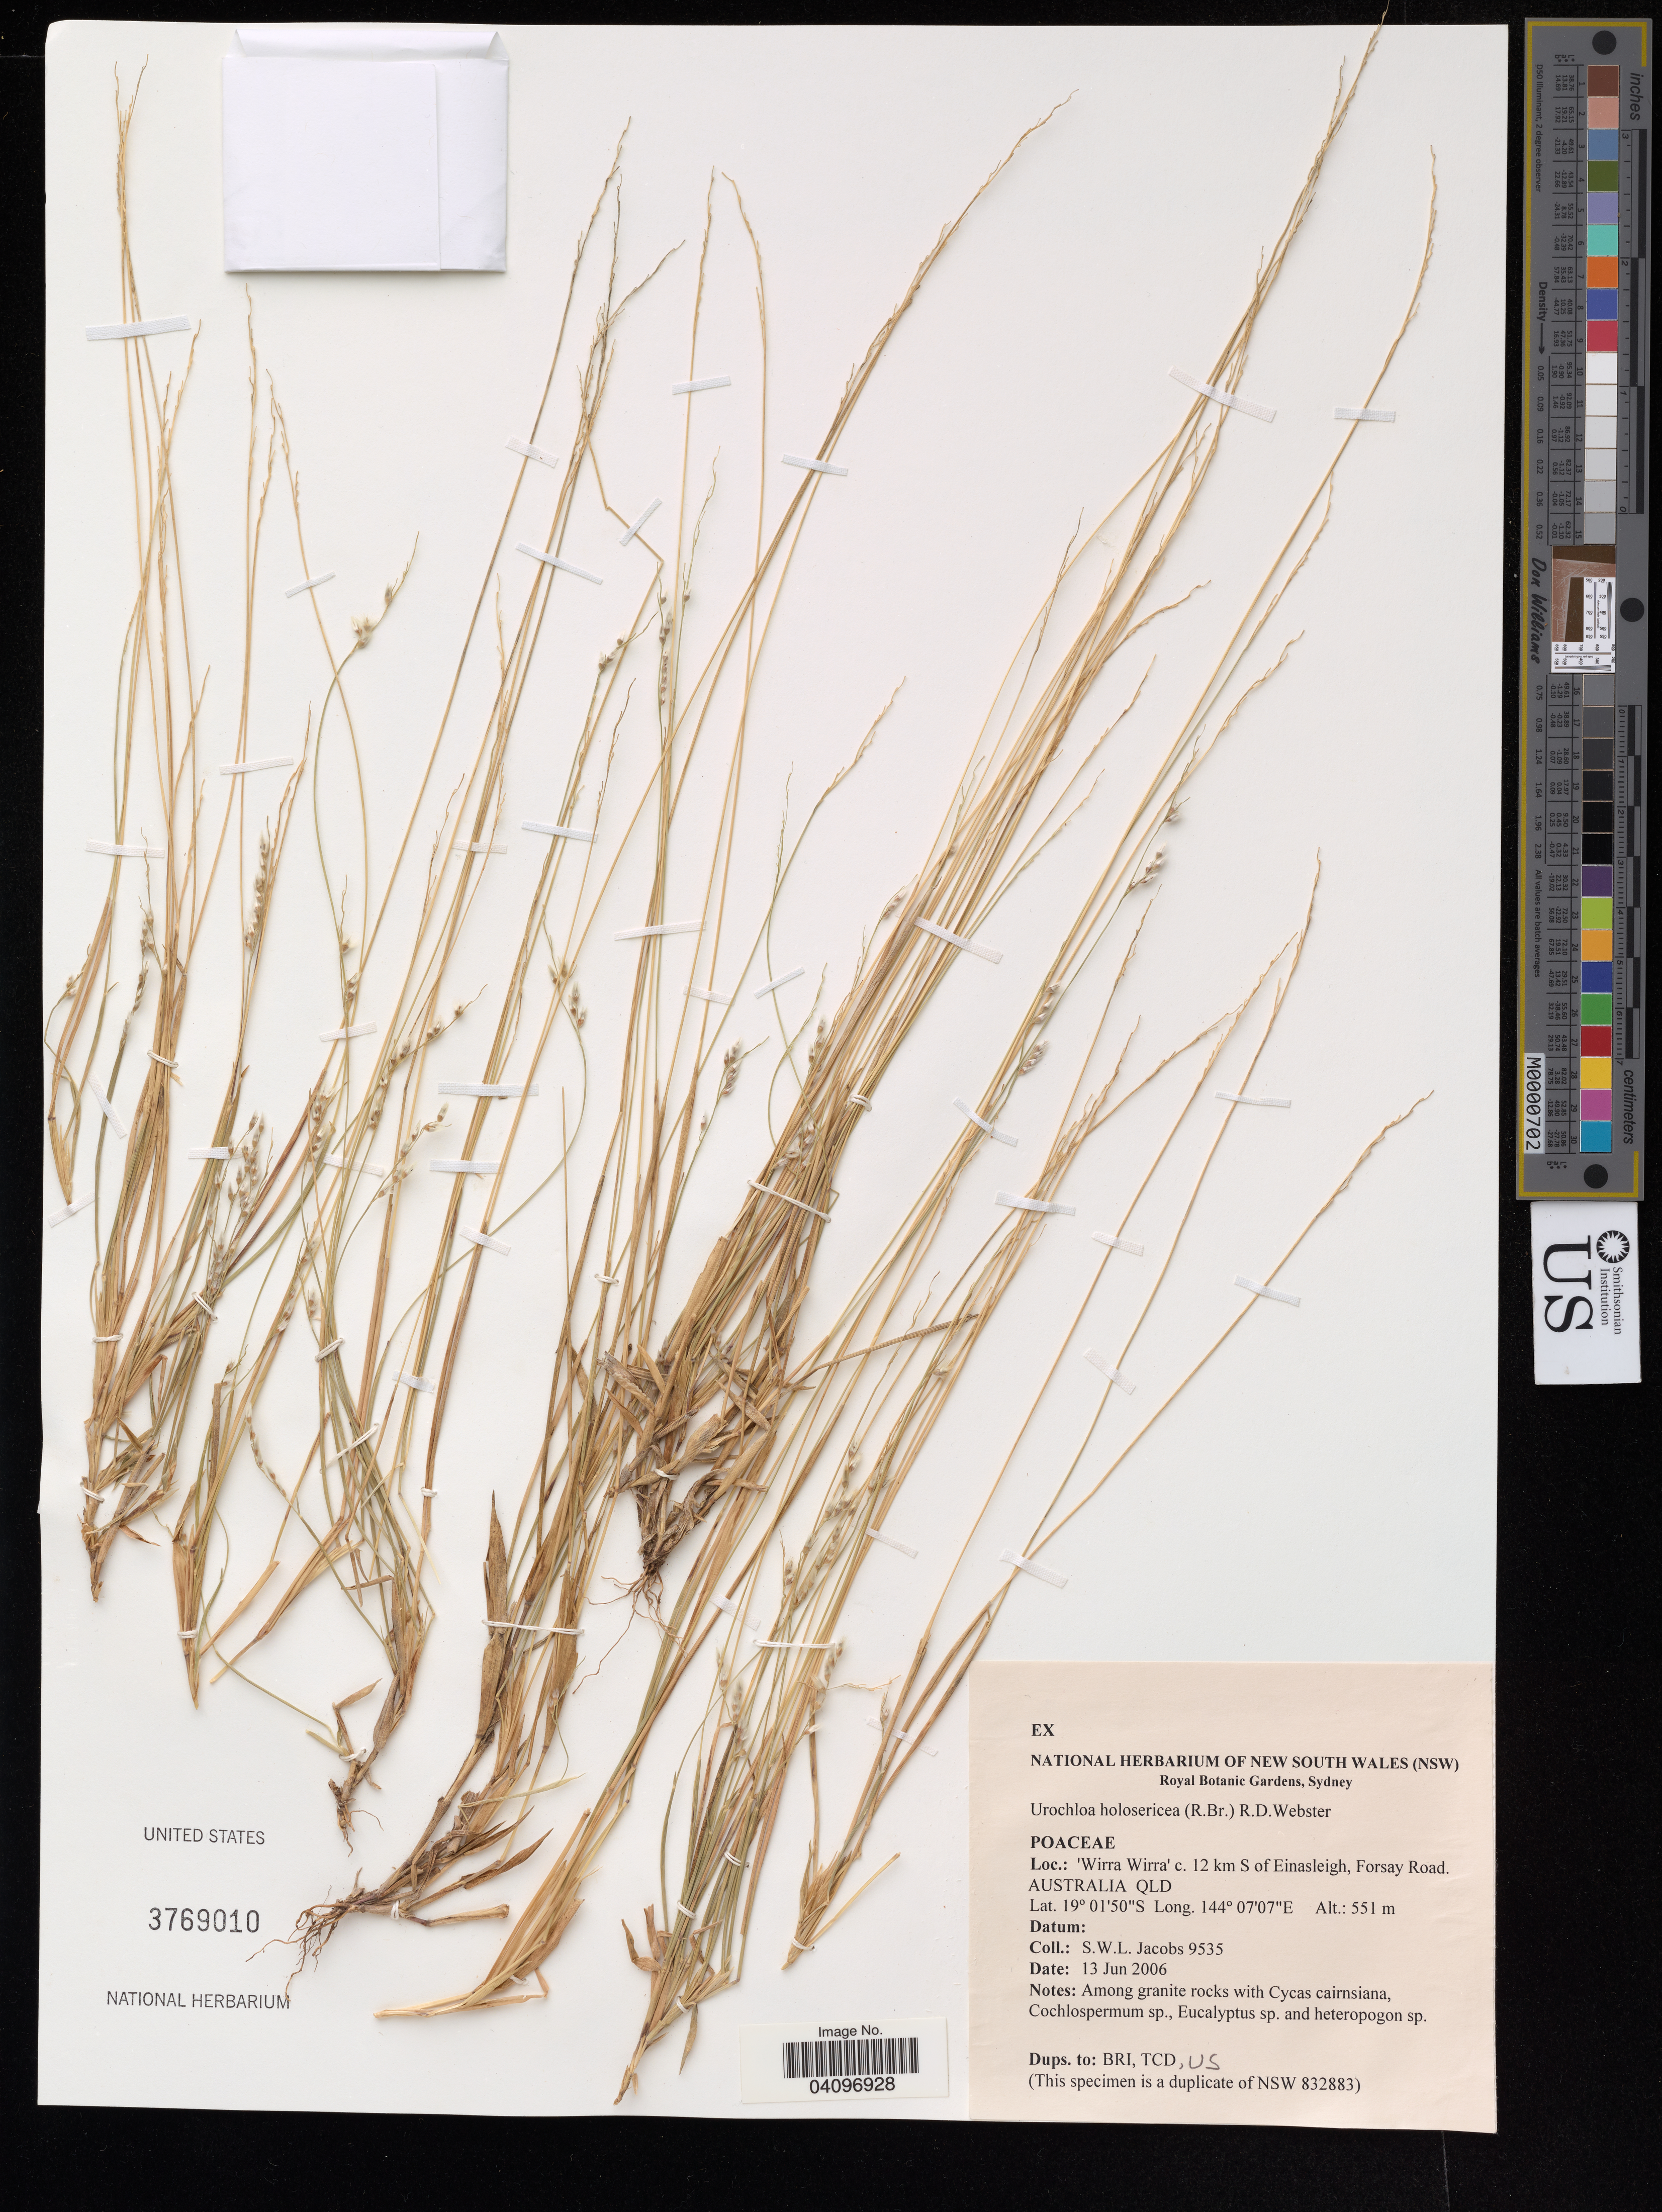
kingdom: Plantae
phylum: Tracheophyta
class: Liliopsida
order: Poales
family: Poaceae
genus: Urochloa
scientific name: Urochloa holosericea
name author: (R. Br.) R.D. Webster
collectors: S. W. L. Jacobs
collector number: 9535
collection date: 2006-06-13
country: Australia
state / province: Queensland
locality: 'Wirra Wirra' c. 12 km S of Einasleigh, Forsay Road.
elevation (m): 551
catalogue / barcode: US 3769010